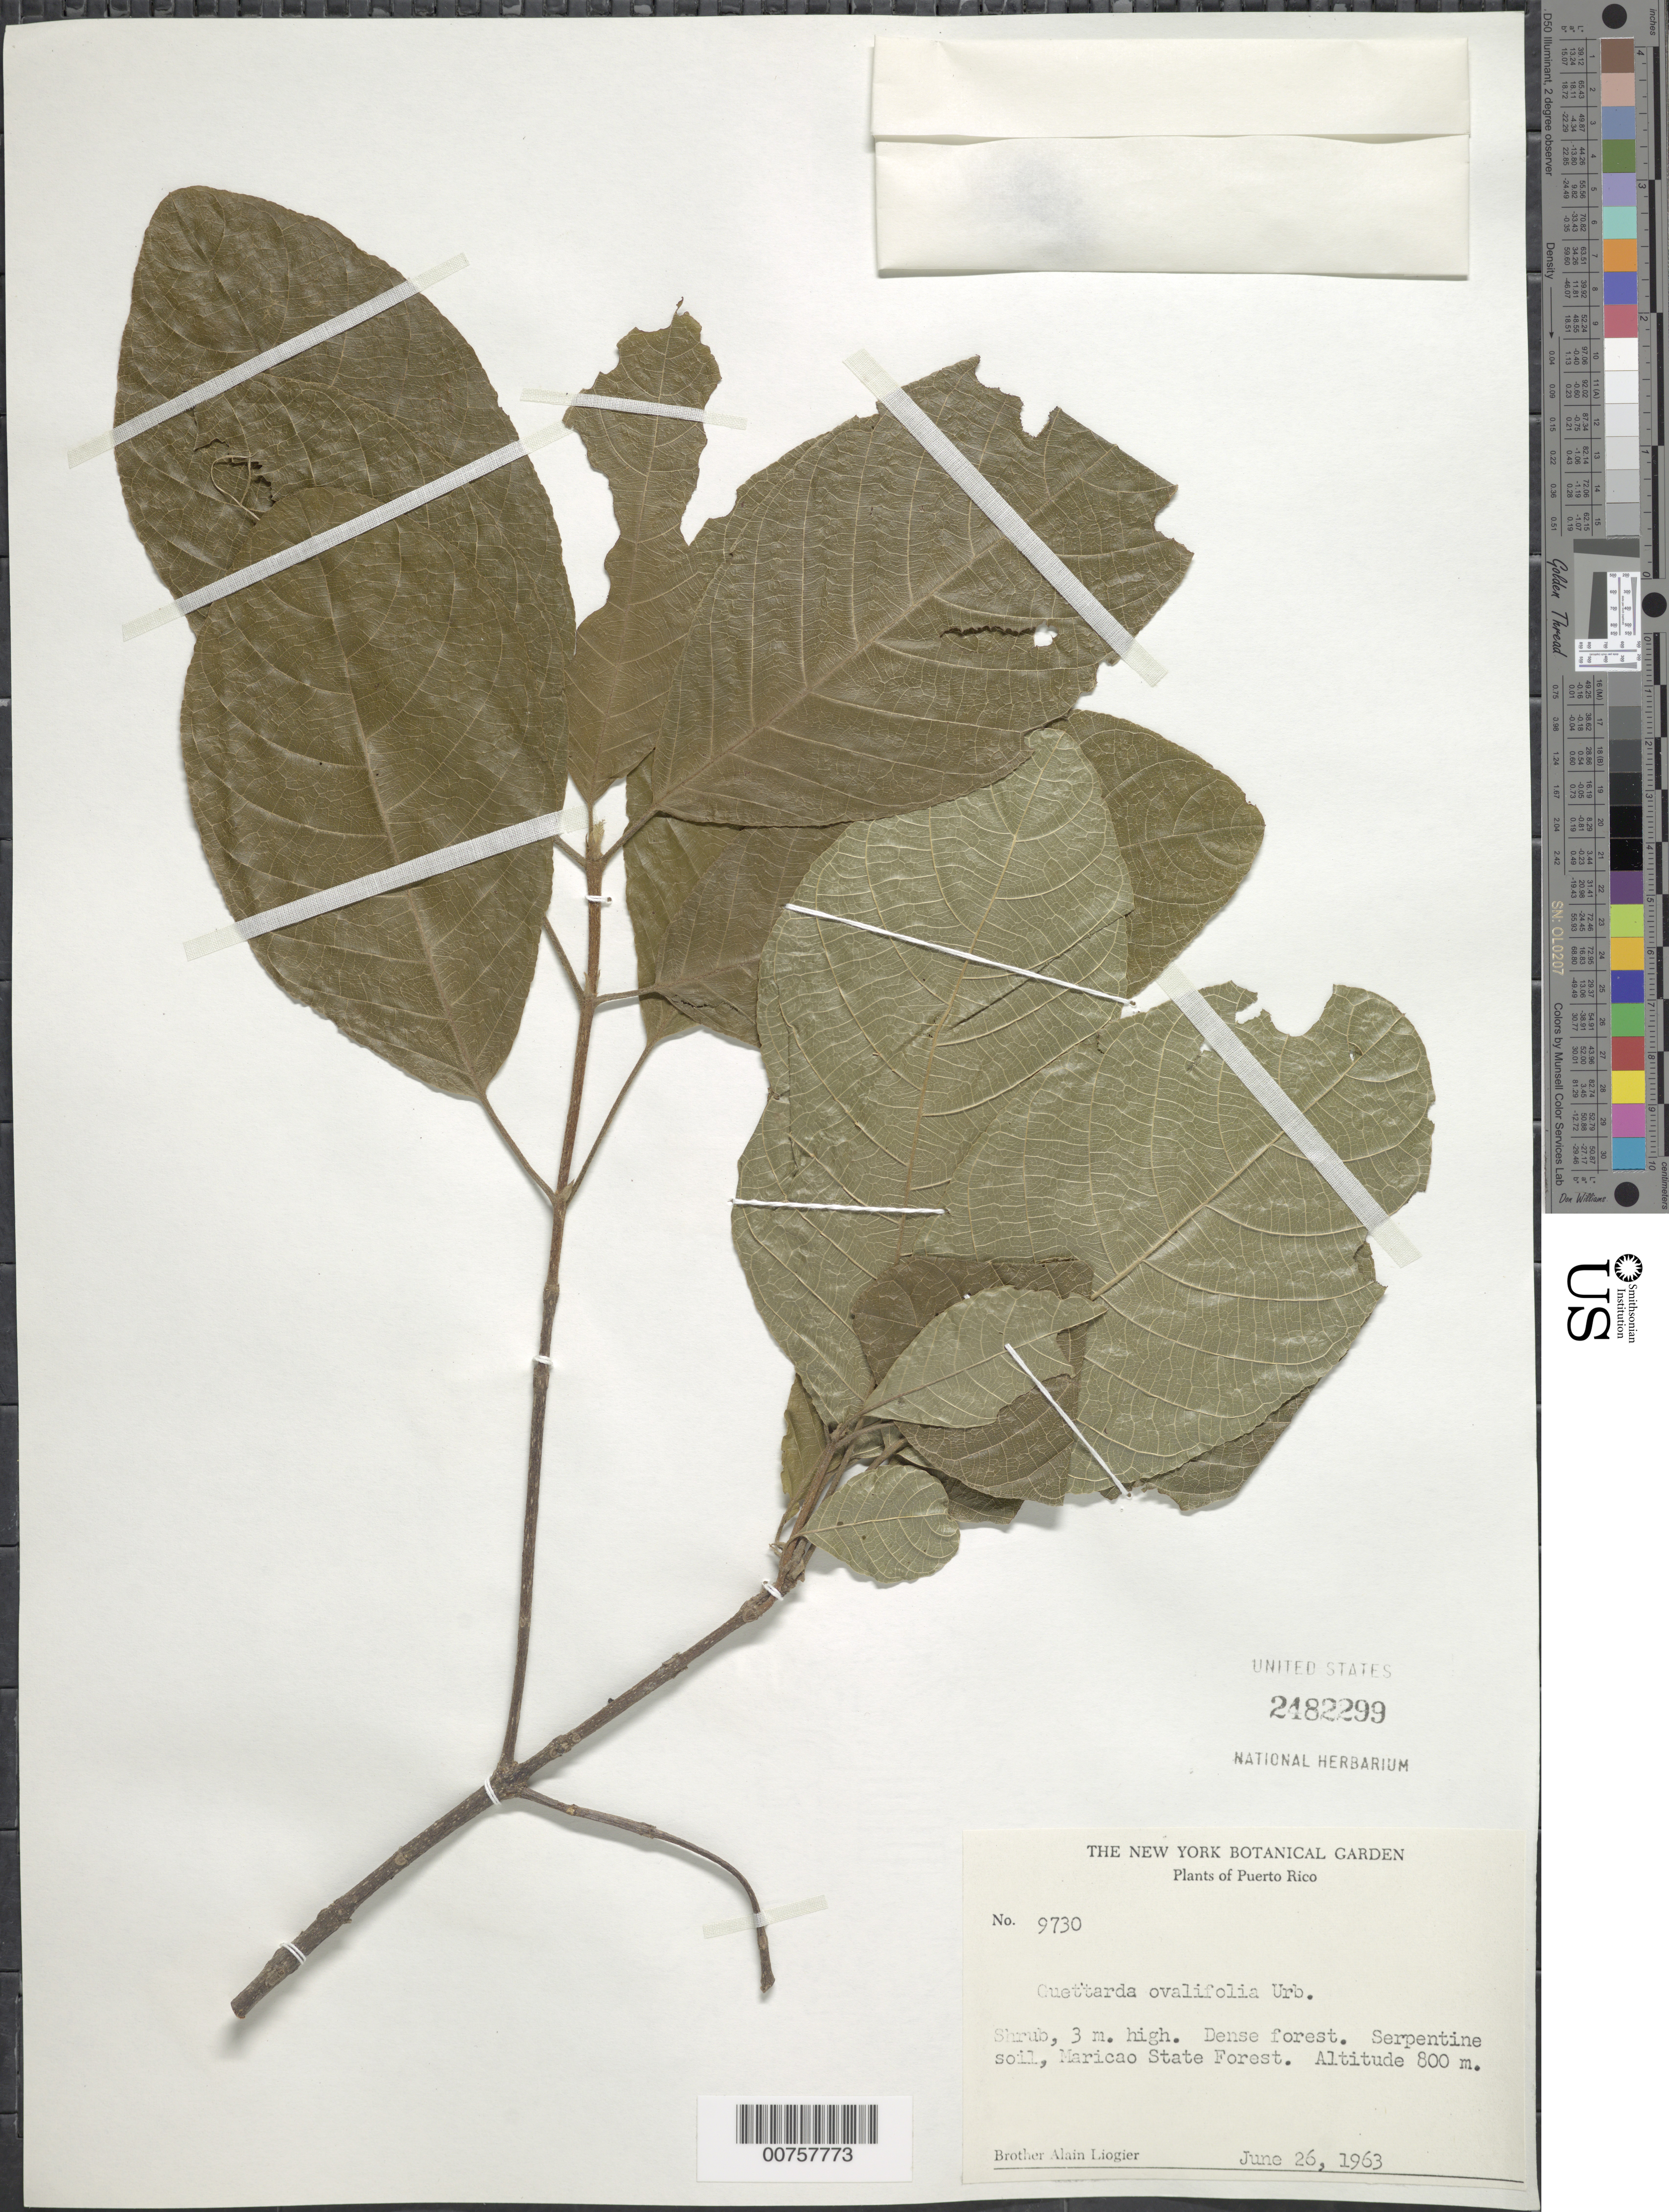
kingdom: Plantae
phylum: Tracheophyta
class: Magnoliopsida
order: Gentianales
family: Rubiaceae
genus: Guettarda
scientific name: Guettarda ovalifolia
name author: Urb.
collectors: A. H. Liogier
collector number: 9730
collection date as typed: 26 Jun 1963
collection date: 1963-06-26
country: Puerto Rico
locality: Maricao State Forest.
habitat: Dense forest; serpentine soil.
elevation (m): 800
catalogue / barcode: US 2482299